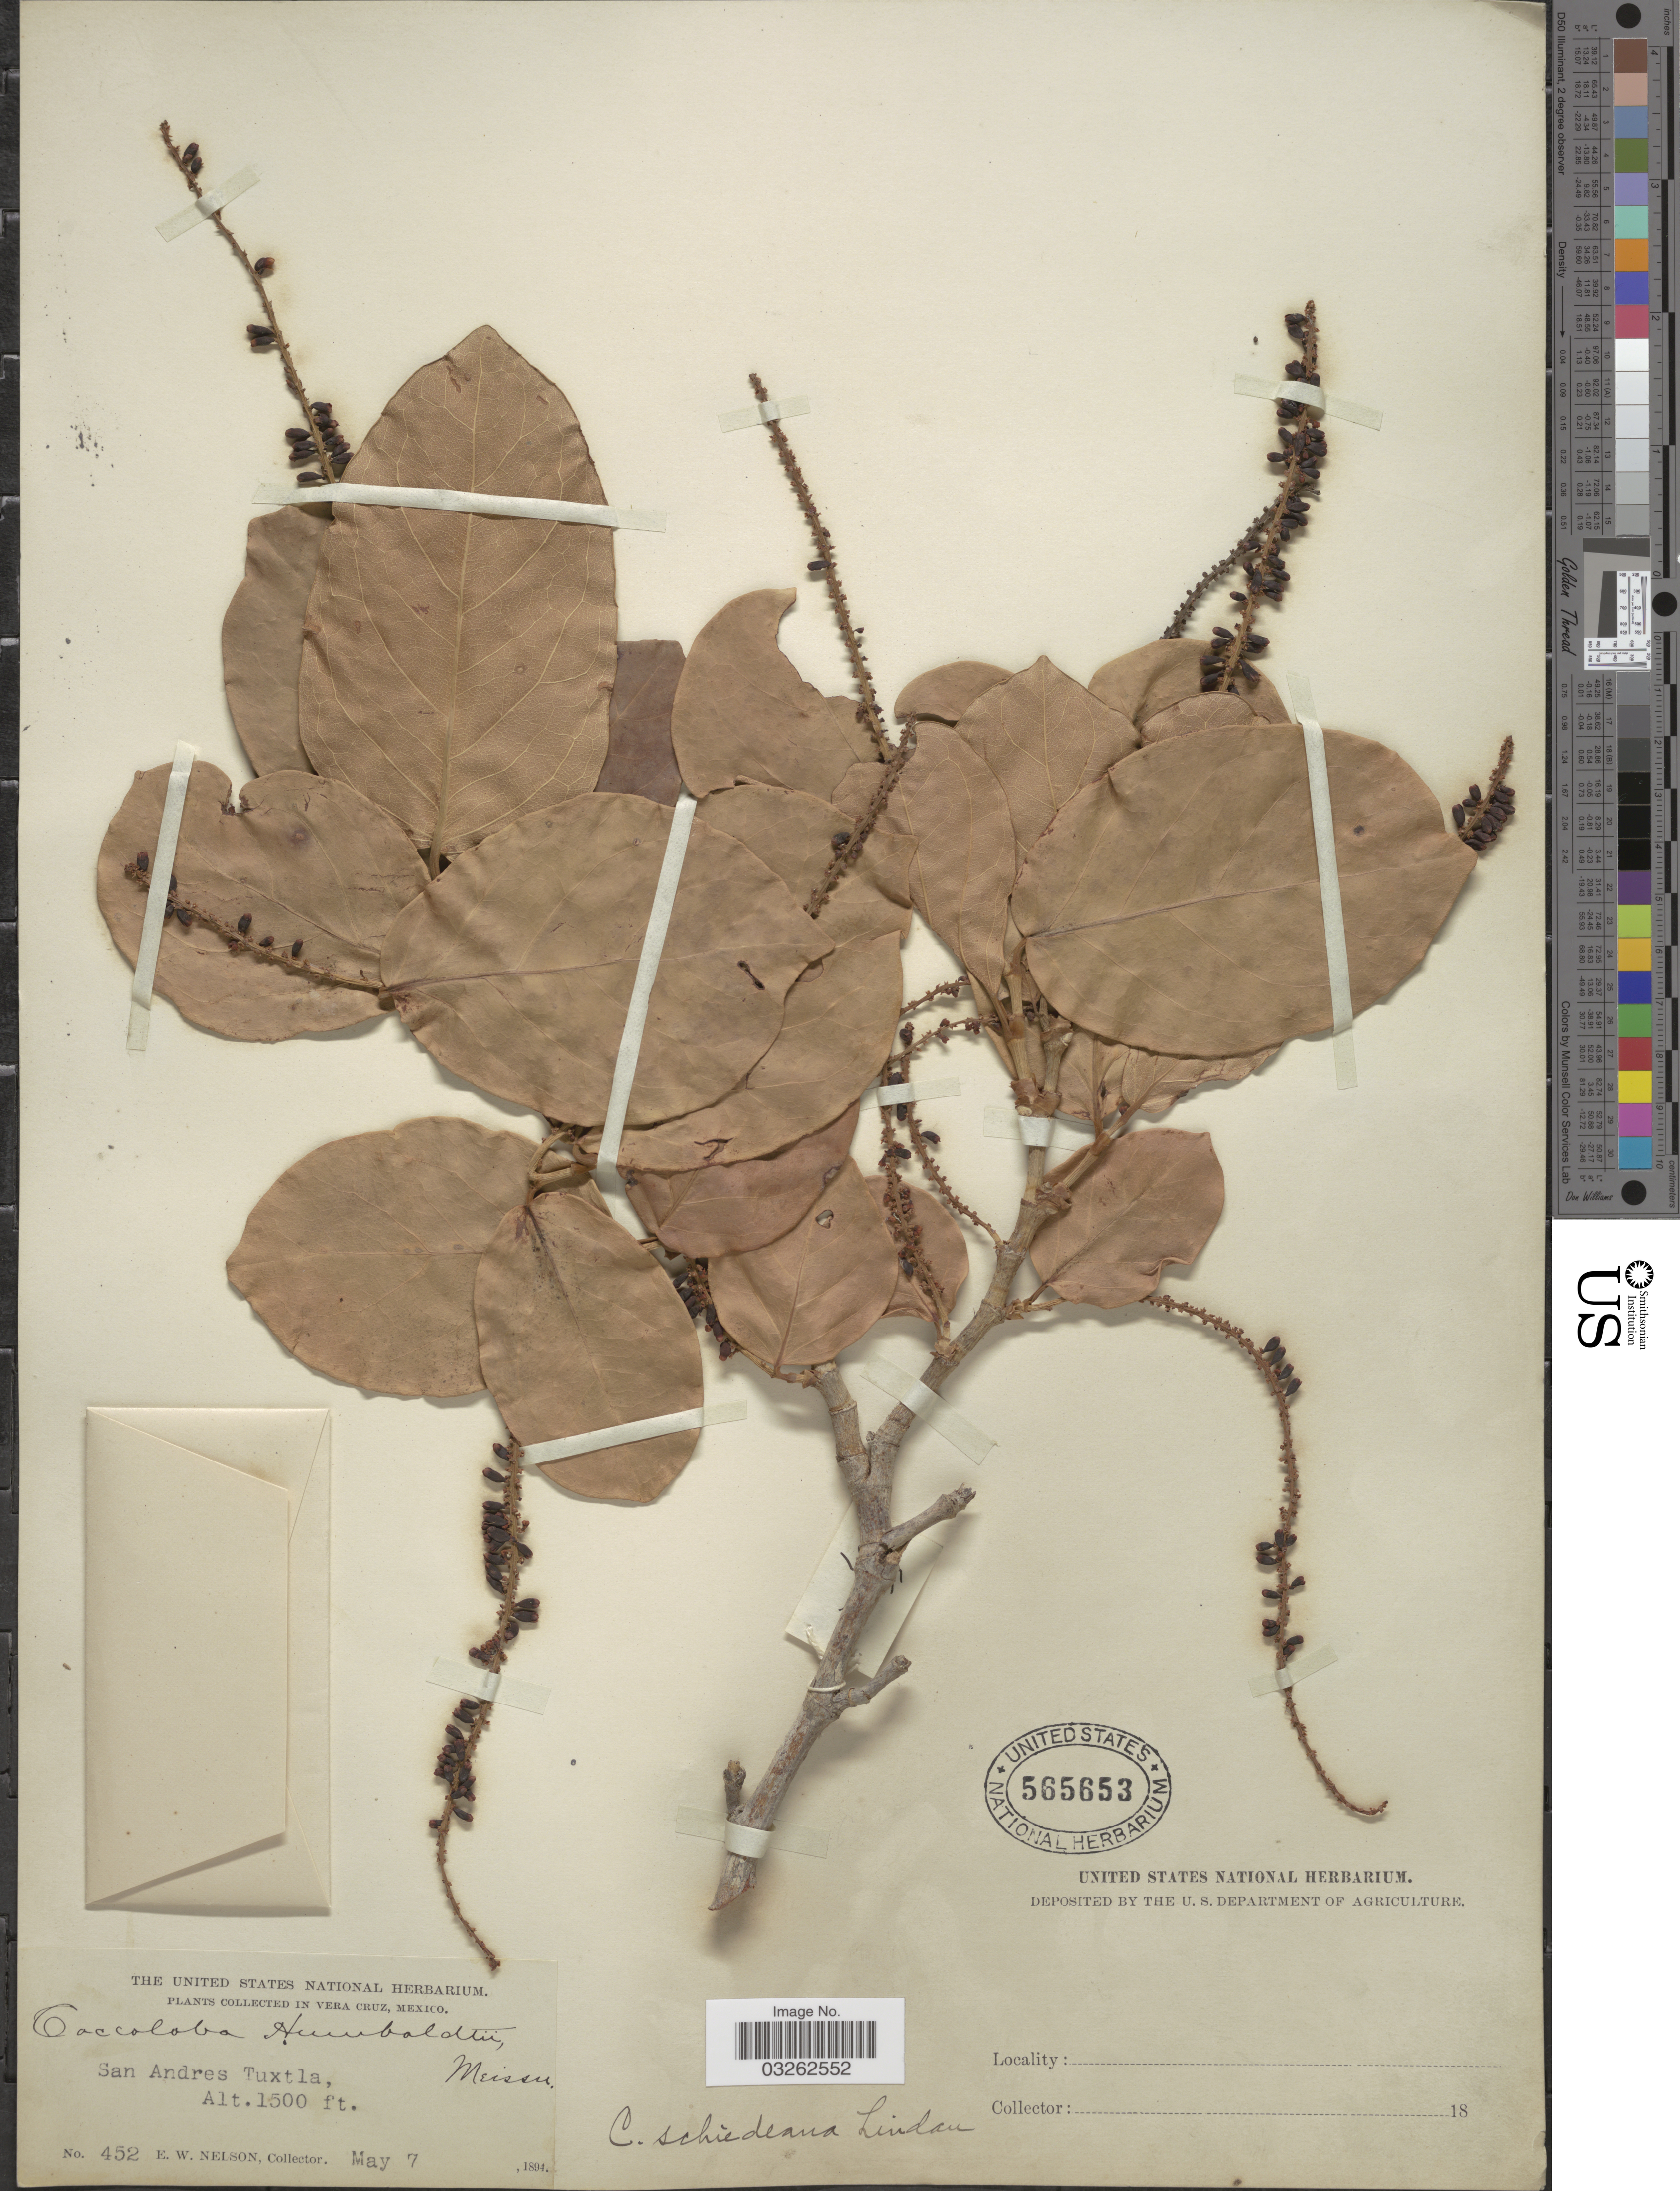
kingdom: Plantae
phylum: Tracheophyta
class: Magnoliopsida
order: Caryophyllales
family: Polygonaceae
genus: Coccoloba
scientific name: Coccoloba barbadensis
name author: Jacq.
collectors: E. W. Nelson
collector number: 452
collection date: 1894-05-07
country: Mexico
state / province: Veracruz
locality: Vera Cruz. San Andres Tuxtla.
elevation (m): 457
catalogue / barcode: US 565653